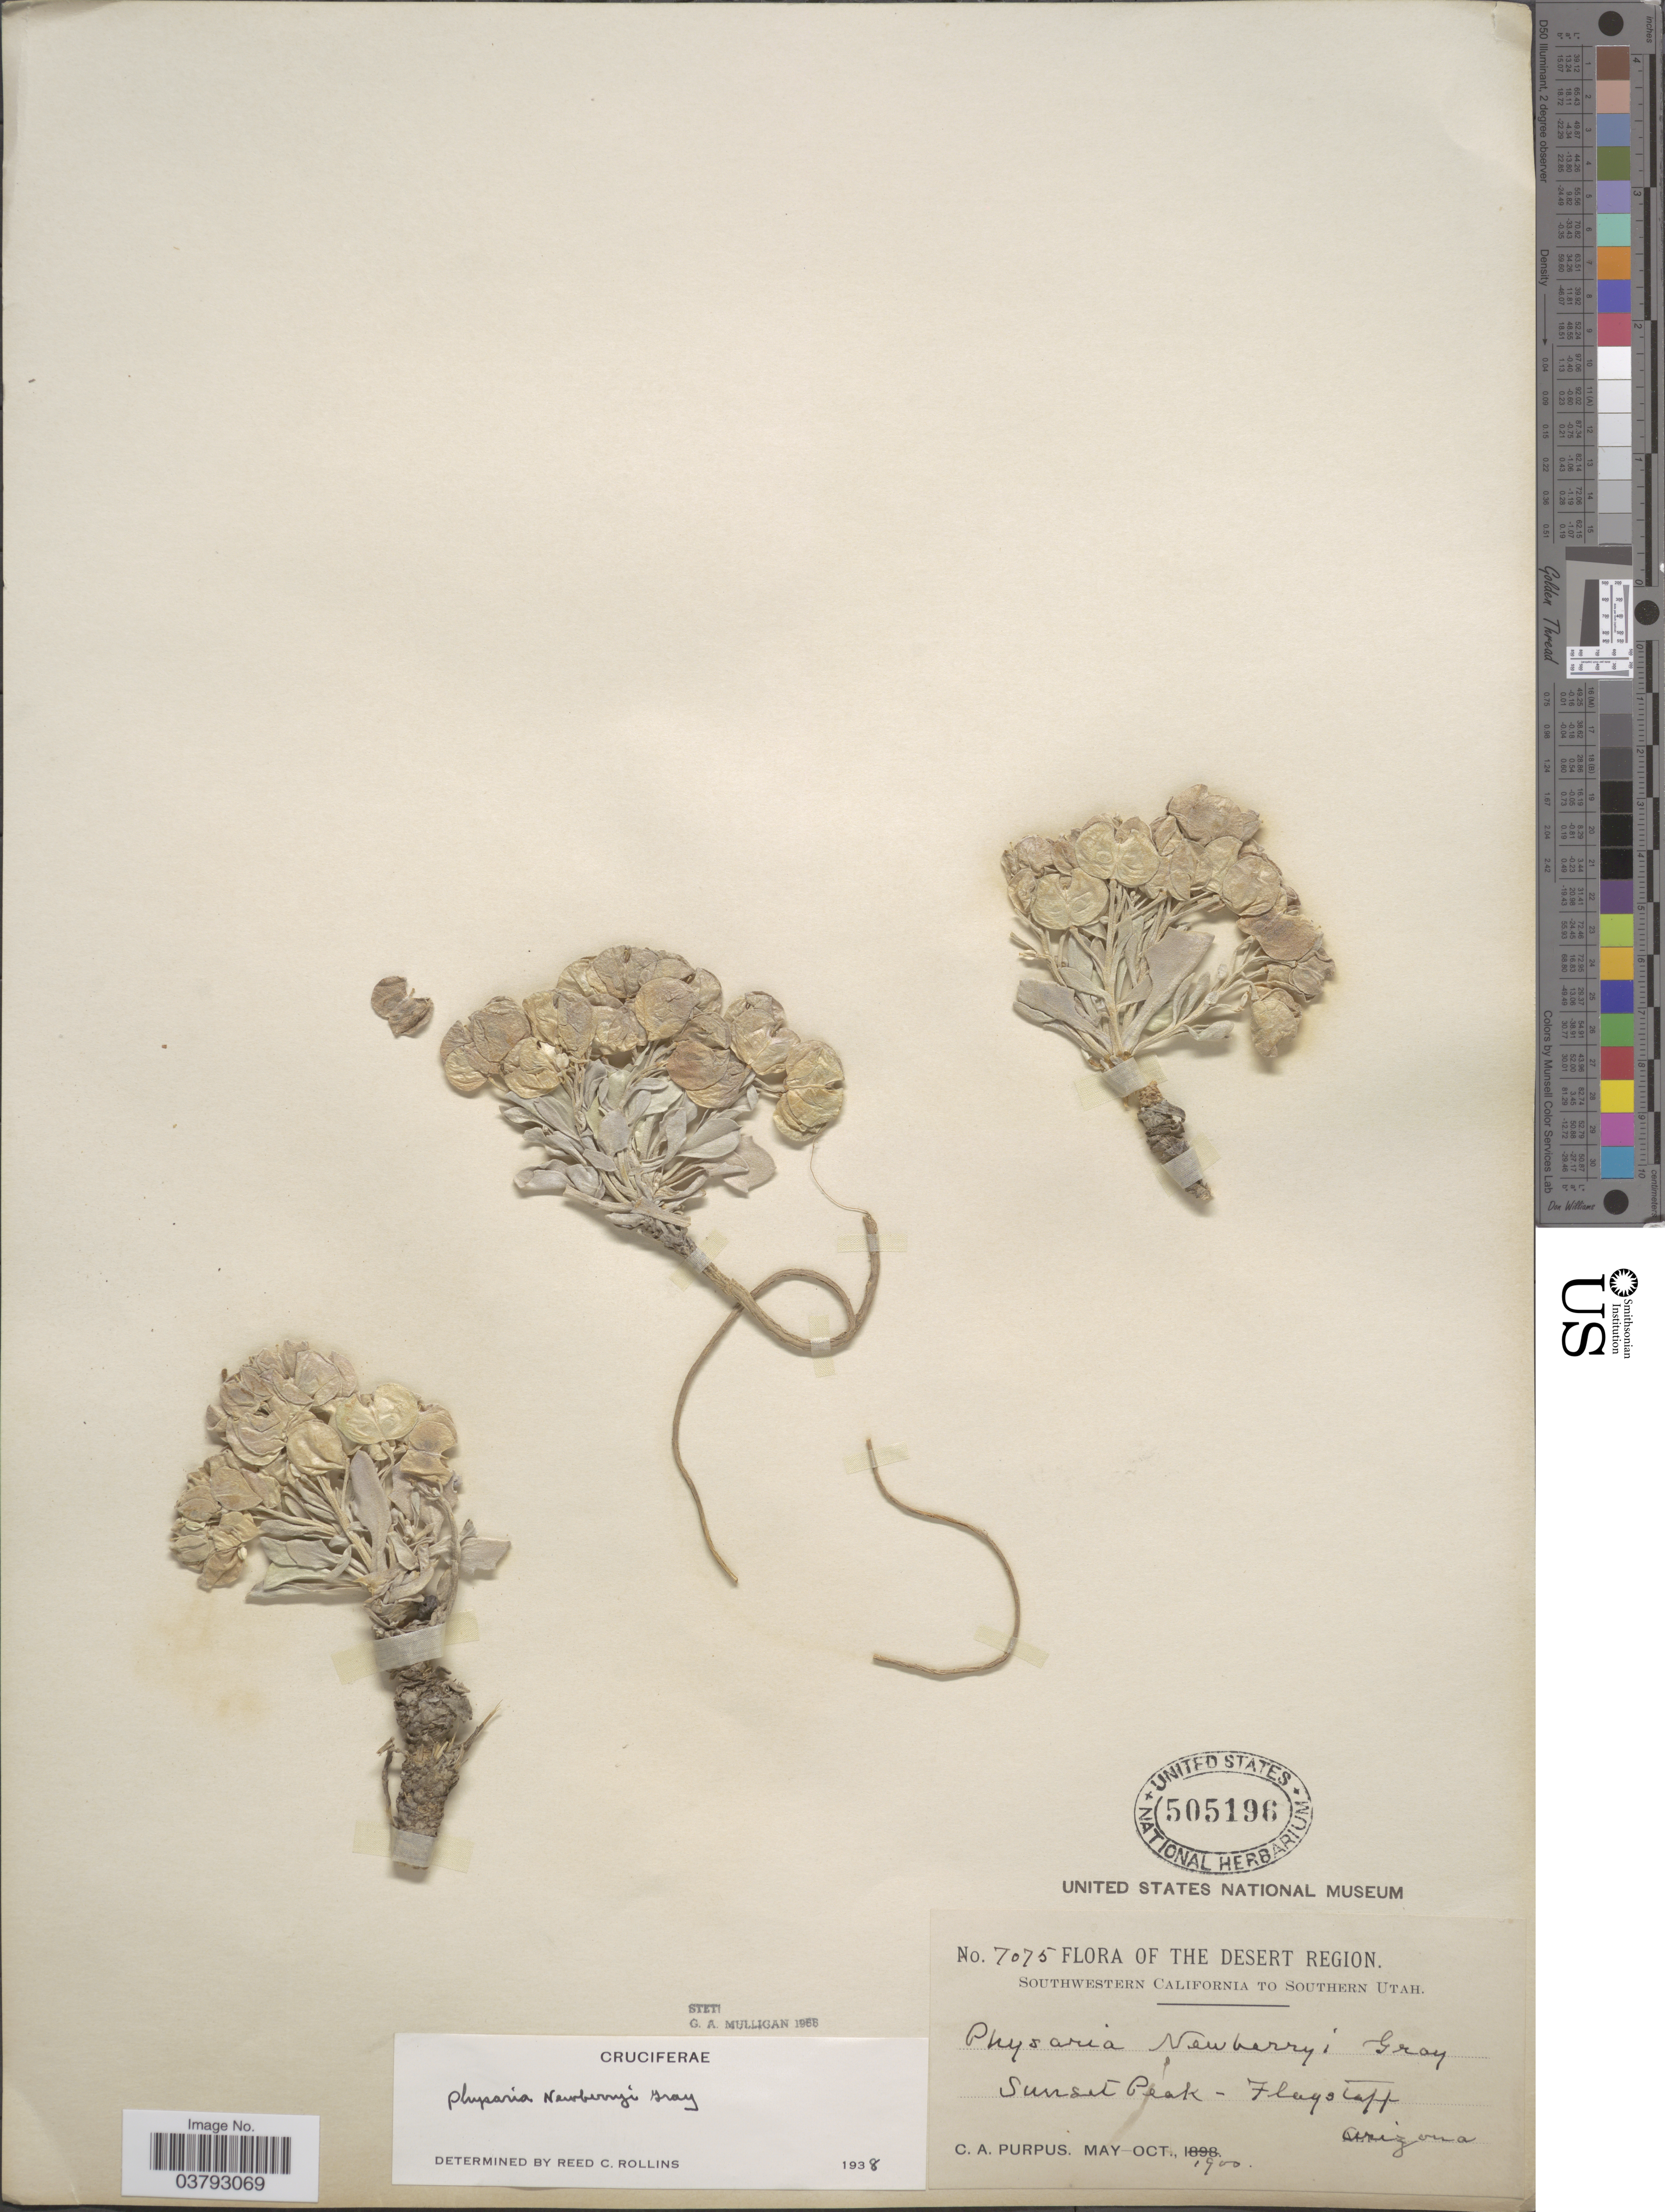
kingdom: Plantae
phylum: Tracheophyta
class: Magnoliopsida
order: Brassicales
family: Brassicaceae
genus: Physaria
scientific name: Physaria newberryi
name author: A. Gray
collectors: C. A. Purpus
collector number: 7075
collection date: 1900-05/1900-10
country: United States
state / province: Arizona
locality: The Desert Region. Sunset Peak-Flagstaff.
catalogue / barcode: US 505196